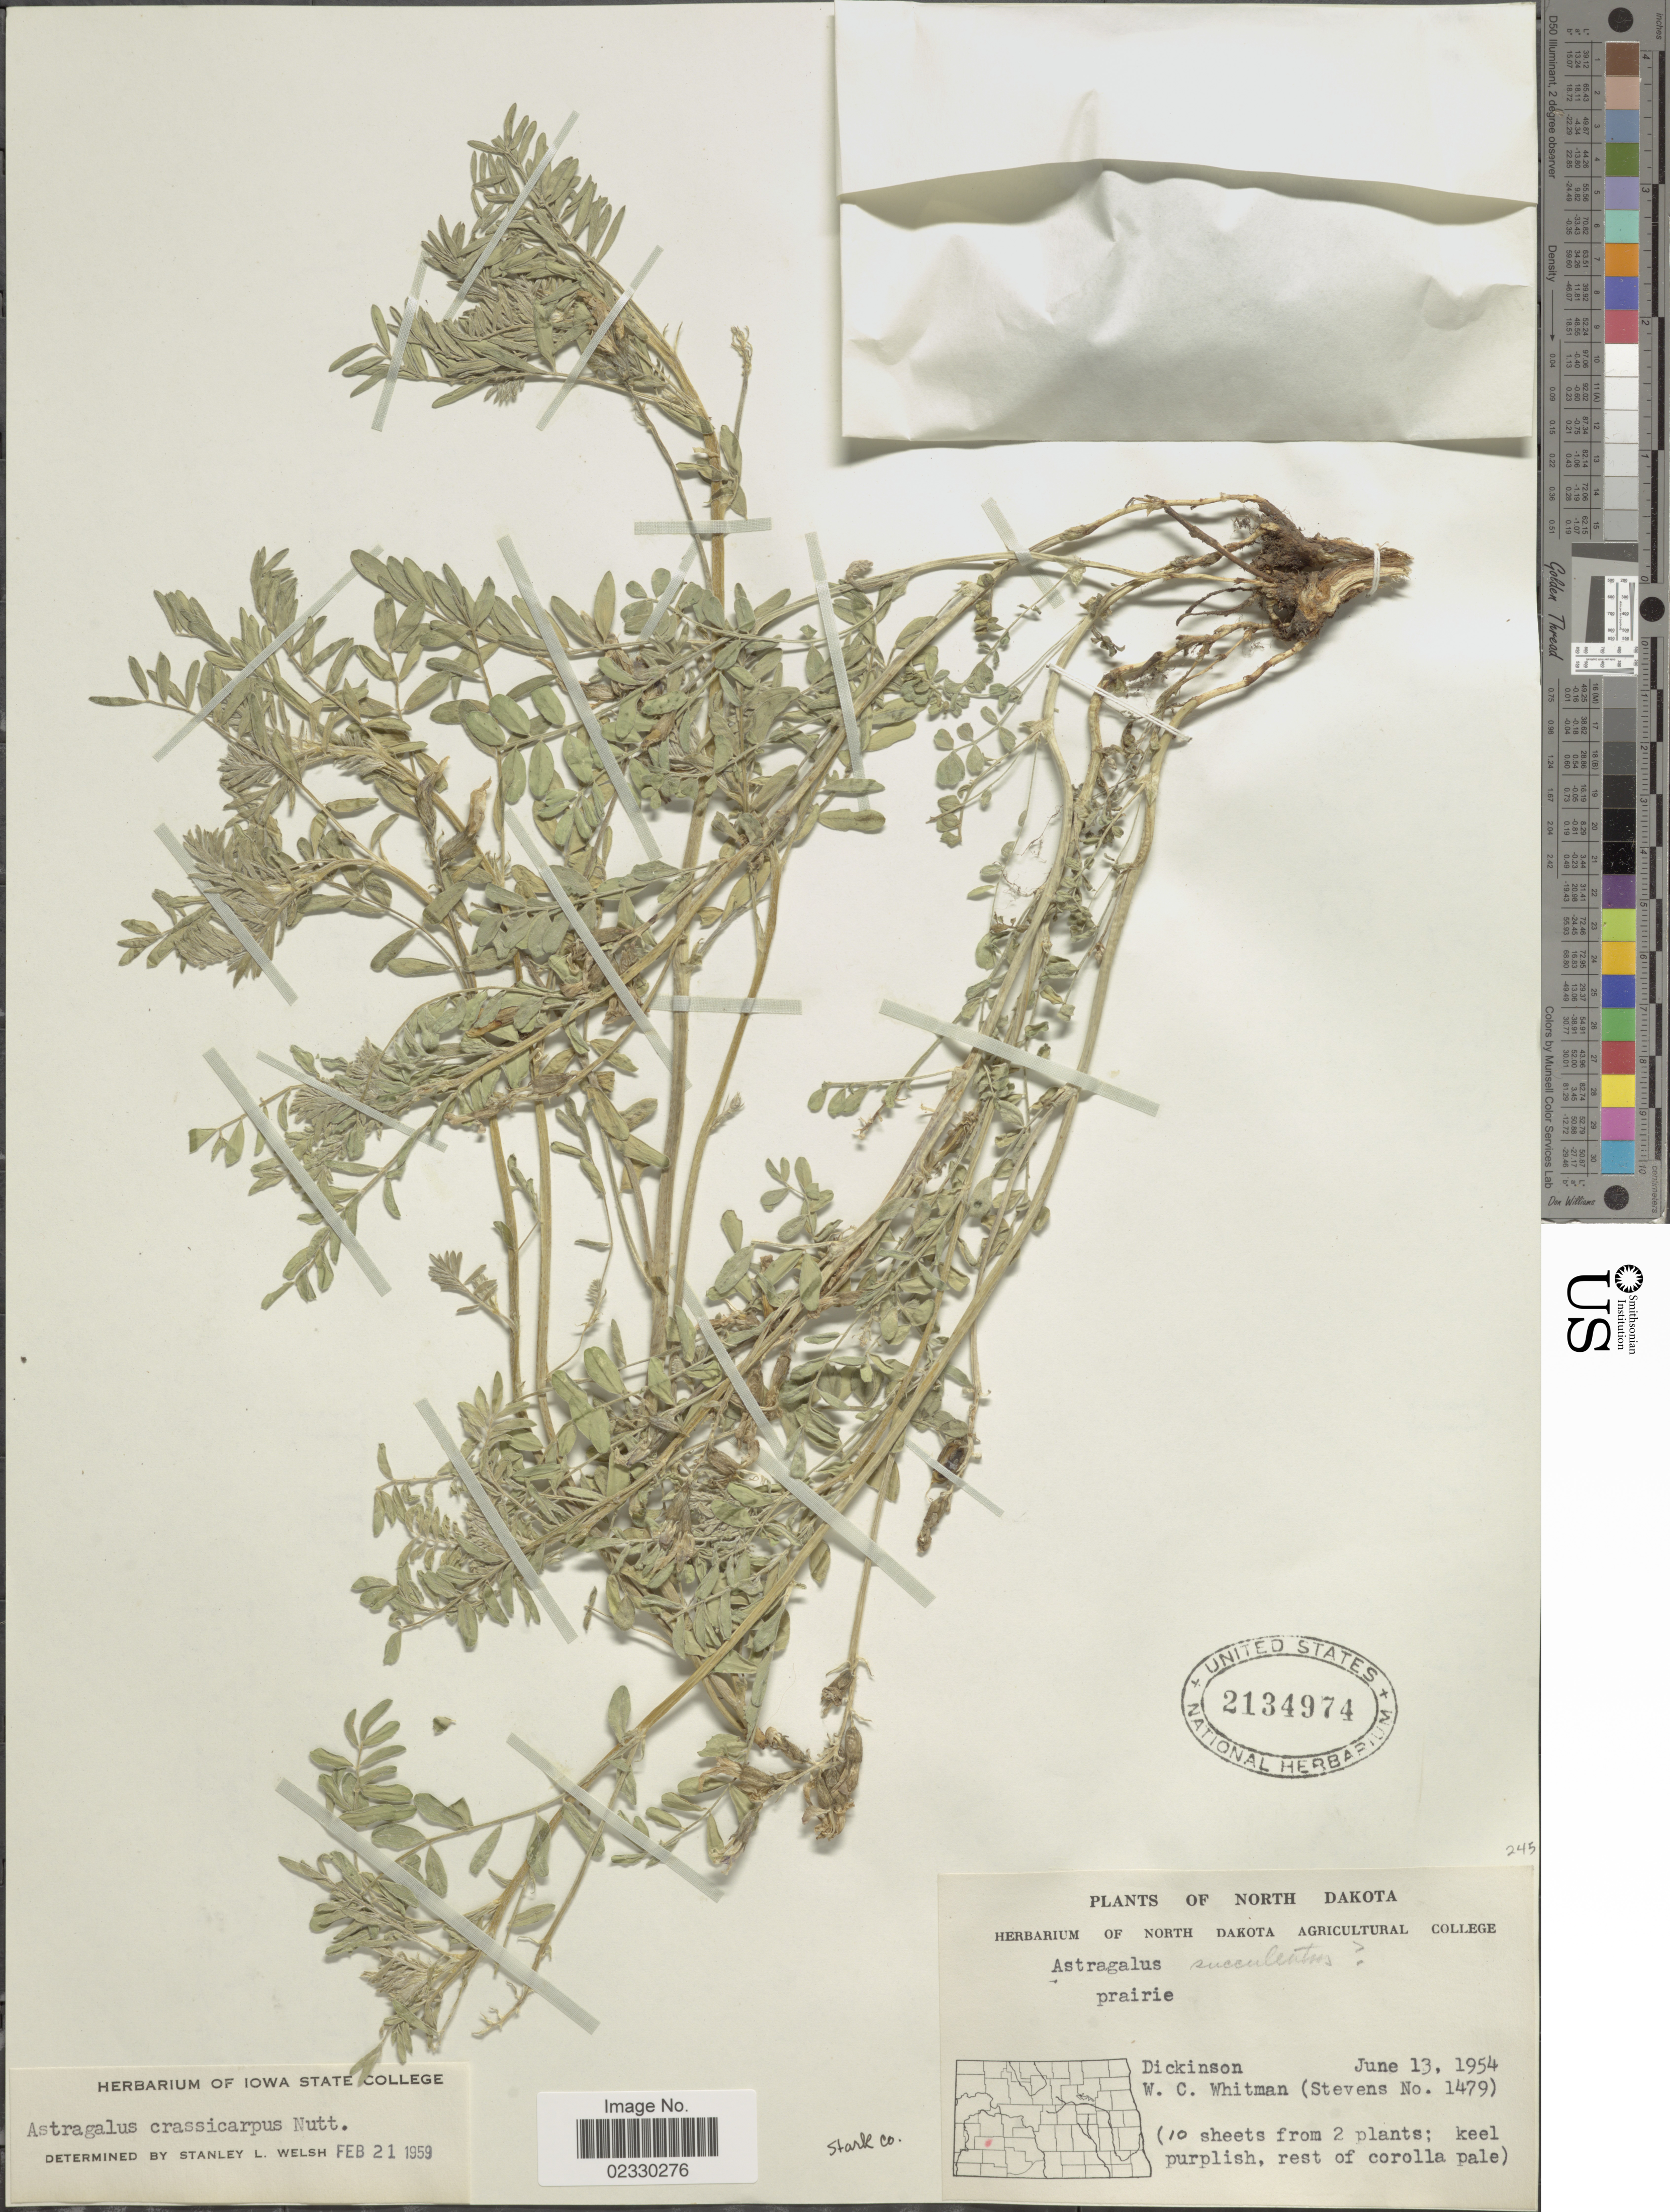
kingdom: Plantae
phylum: Tracheophyta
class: Magnoliopsida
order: Fabales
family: Fabaceae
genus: Astragalus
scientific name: Astragalus crassicarpus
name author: Nutt.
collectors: Dickinson & W. Whitman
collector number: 1479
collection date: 1954-06-13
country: United States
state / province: North Dakota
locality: Prairie, Stark Co. [unsure placement]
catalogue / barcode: US 2134974